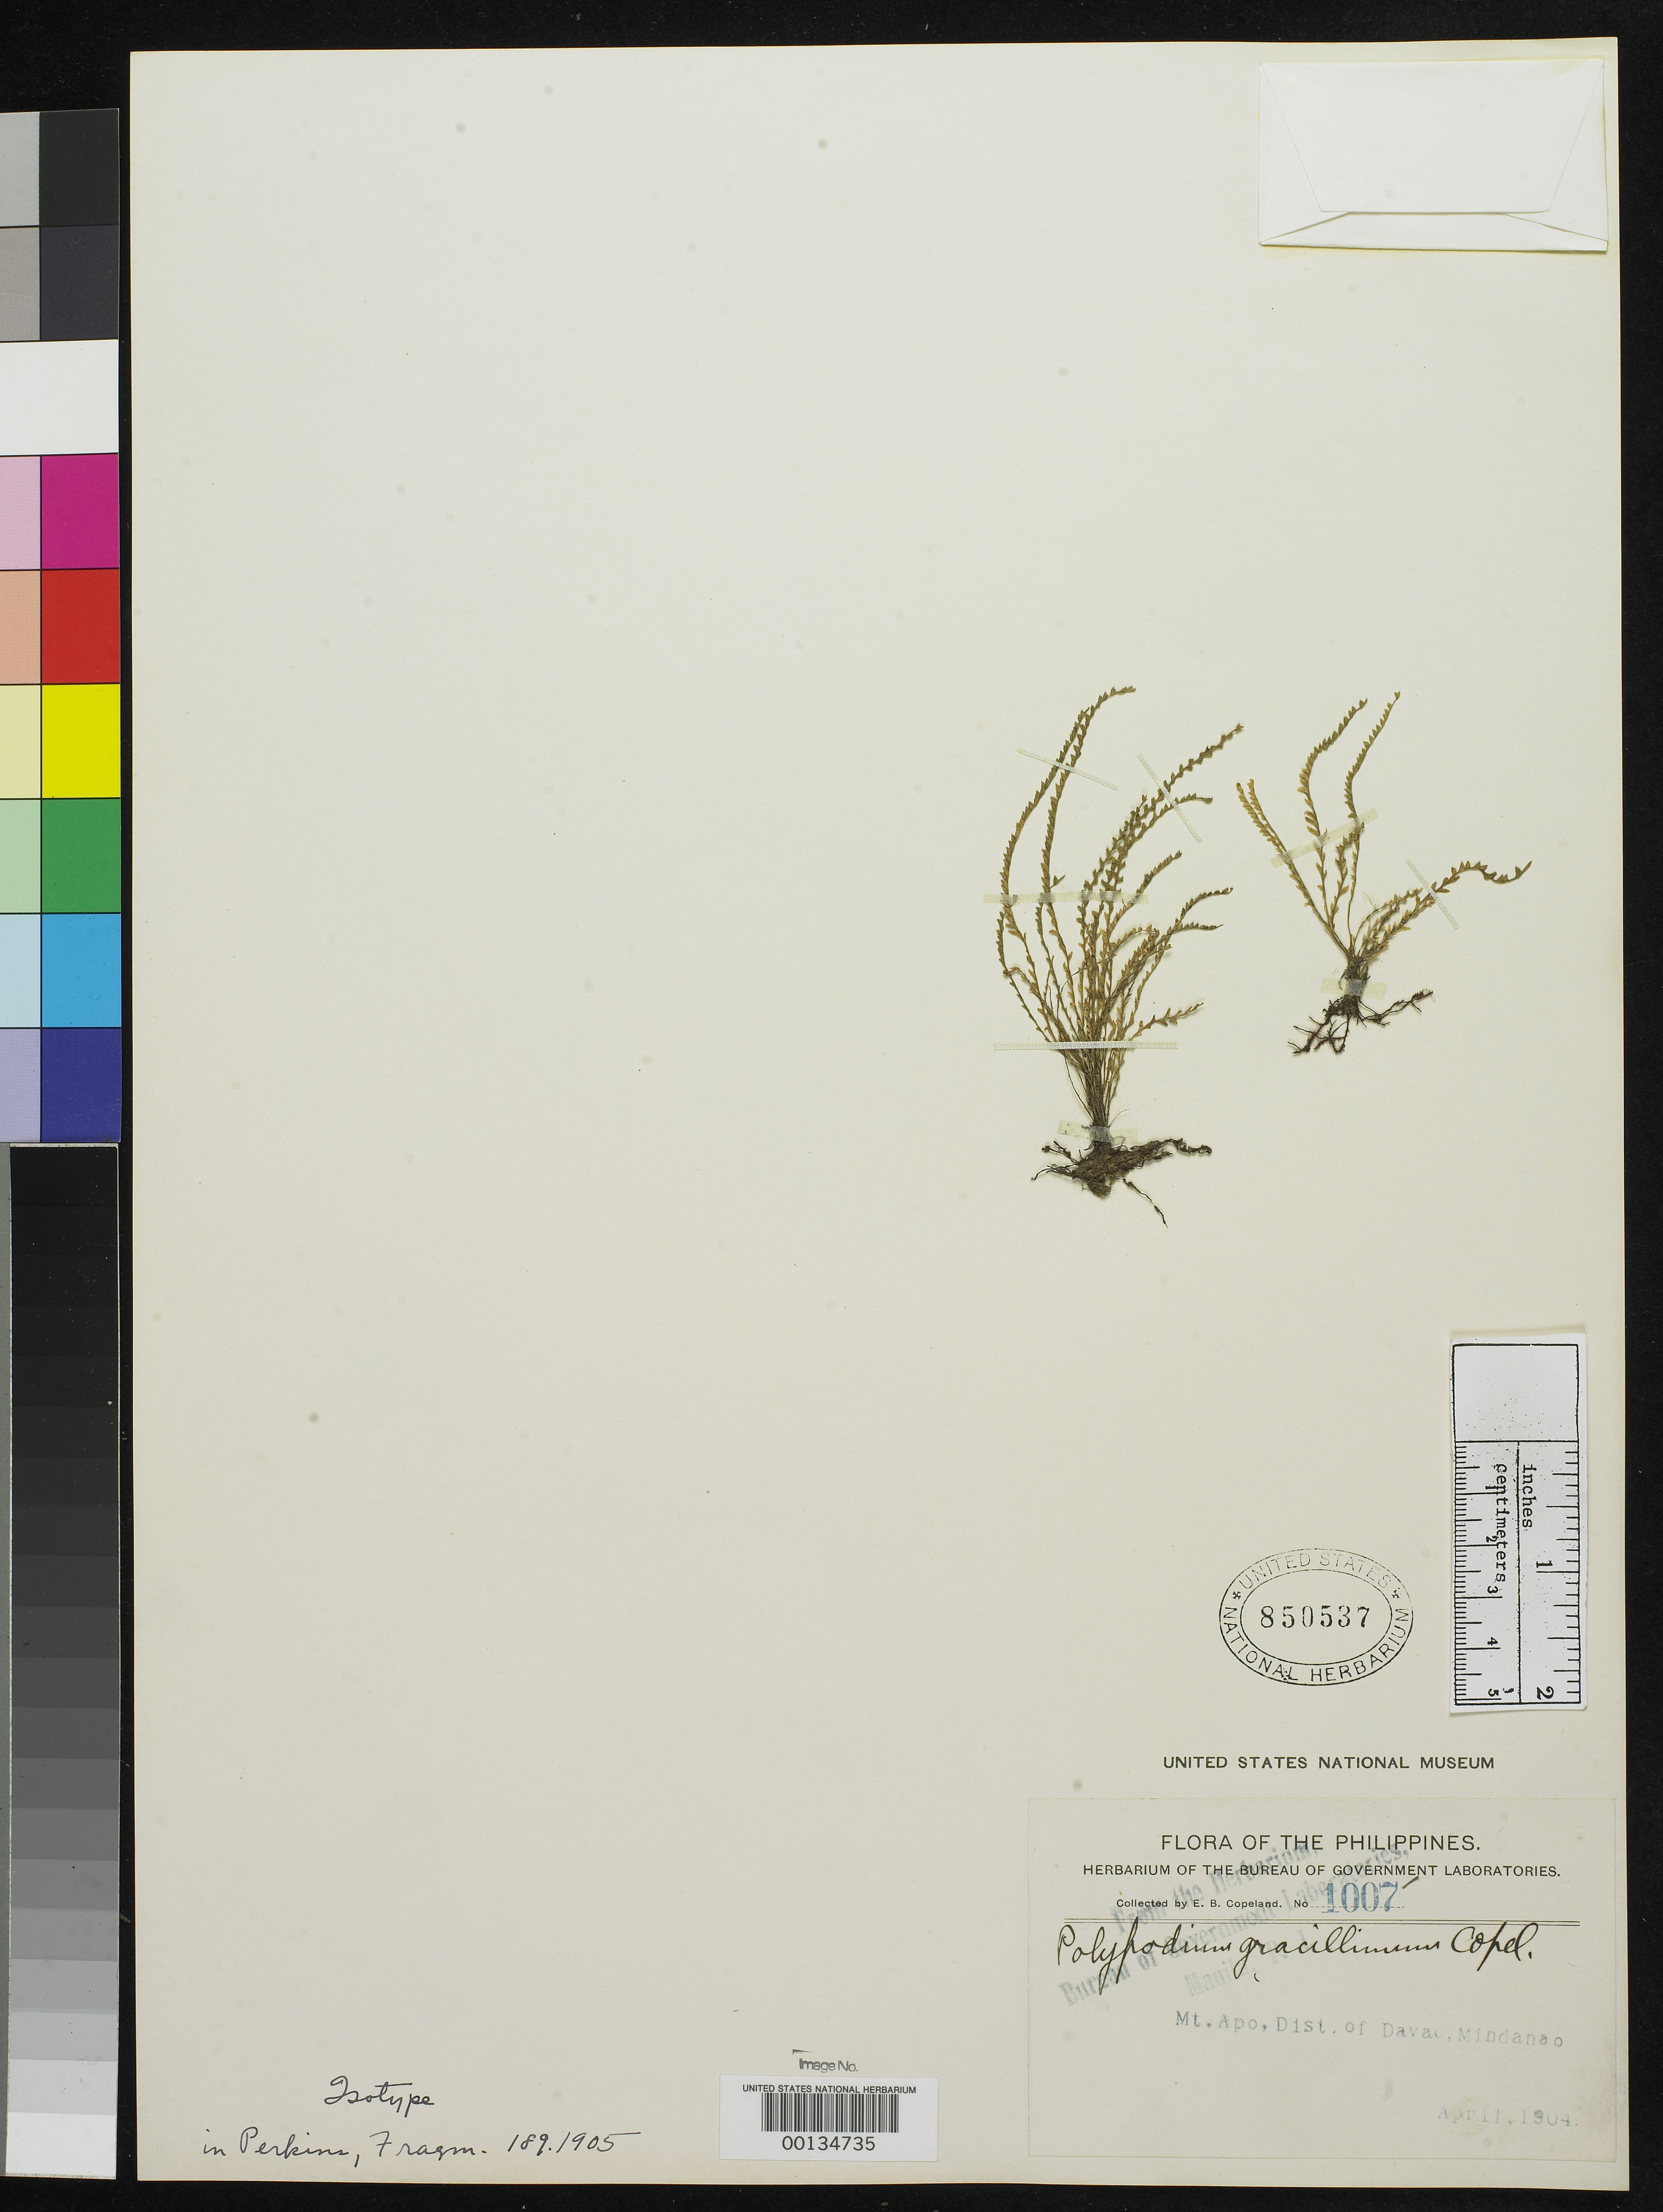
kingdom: Plantae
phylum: Tracheophyta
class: Polypodiopsida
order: Polypodiales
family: Polypodiaceae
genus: Polypodium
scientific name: Polypodium gracillimum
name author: Copel. in Perkins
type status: Type Collection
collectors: E. B. Copeland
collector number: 1007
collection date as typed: Aug 1904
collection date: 1904-08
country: Philippines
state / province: Davao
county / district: Davao del Sur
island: Mindanao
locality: Mt. Apo.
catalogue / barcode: US 850537